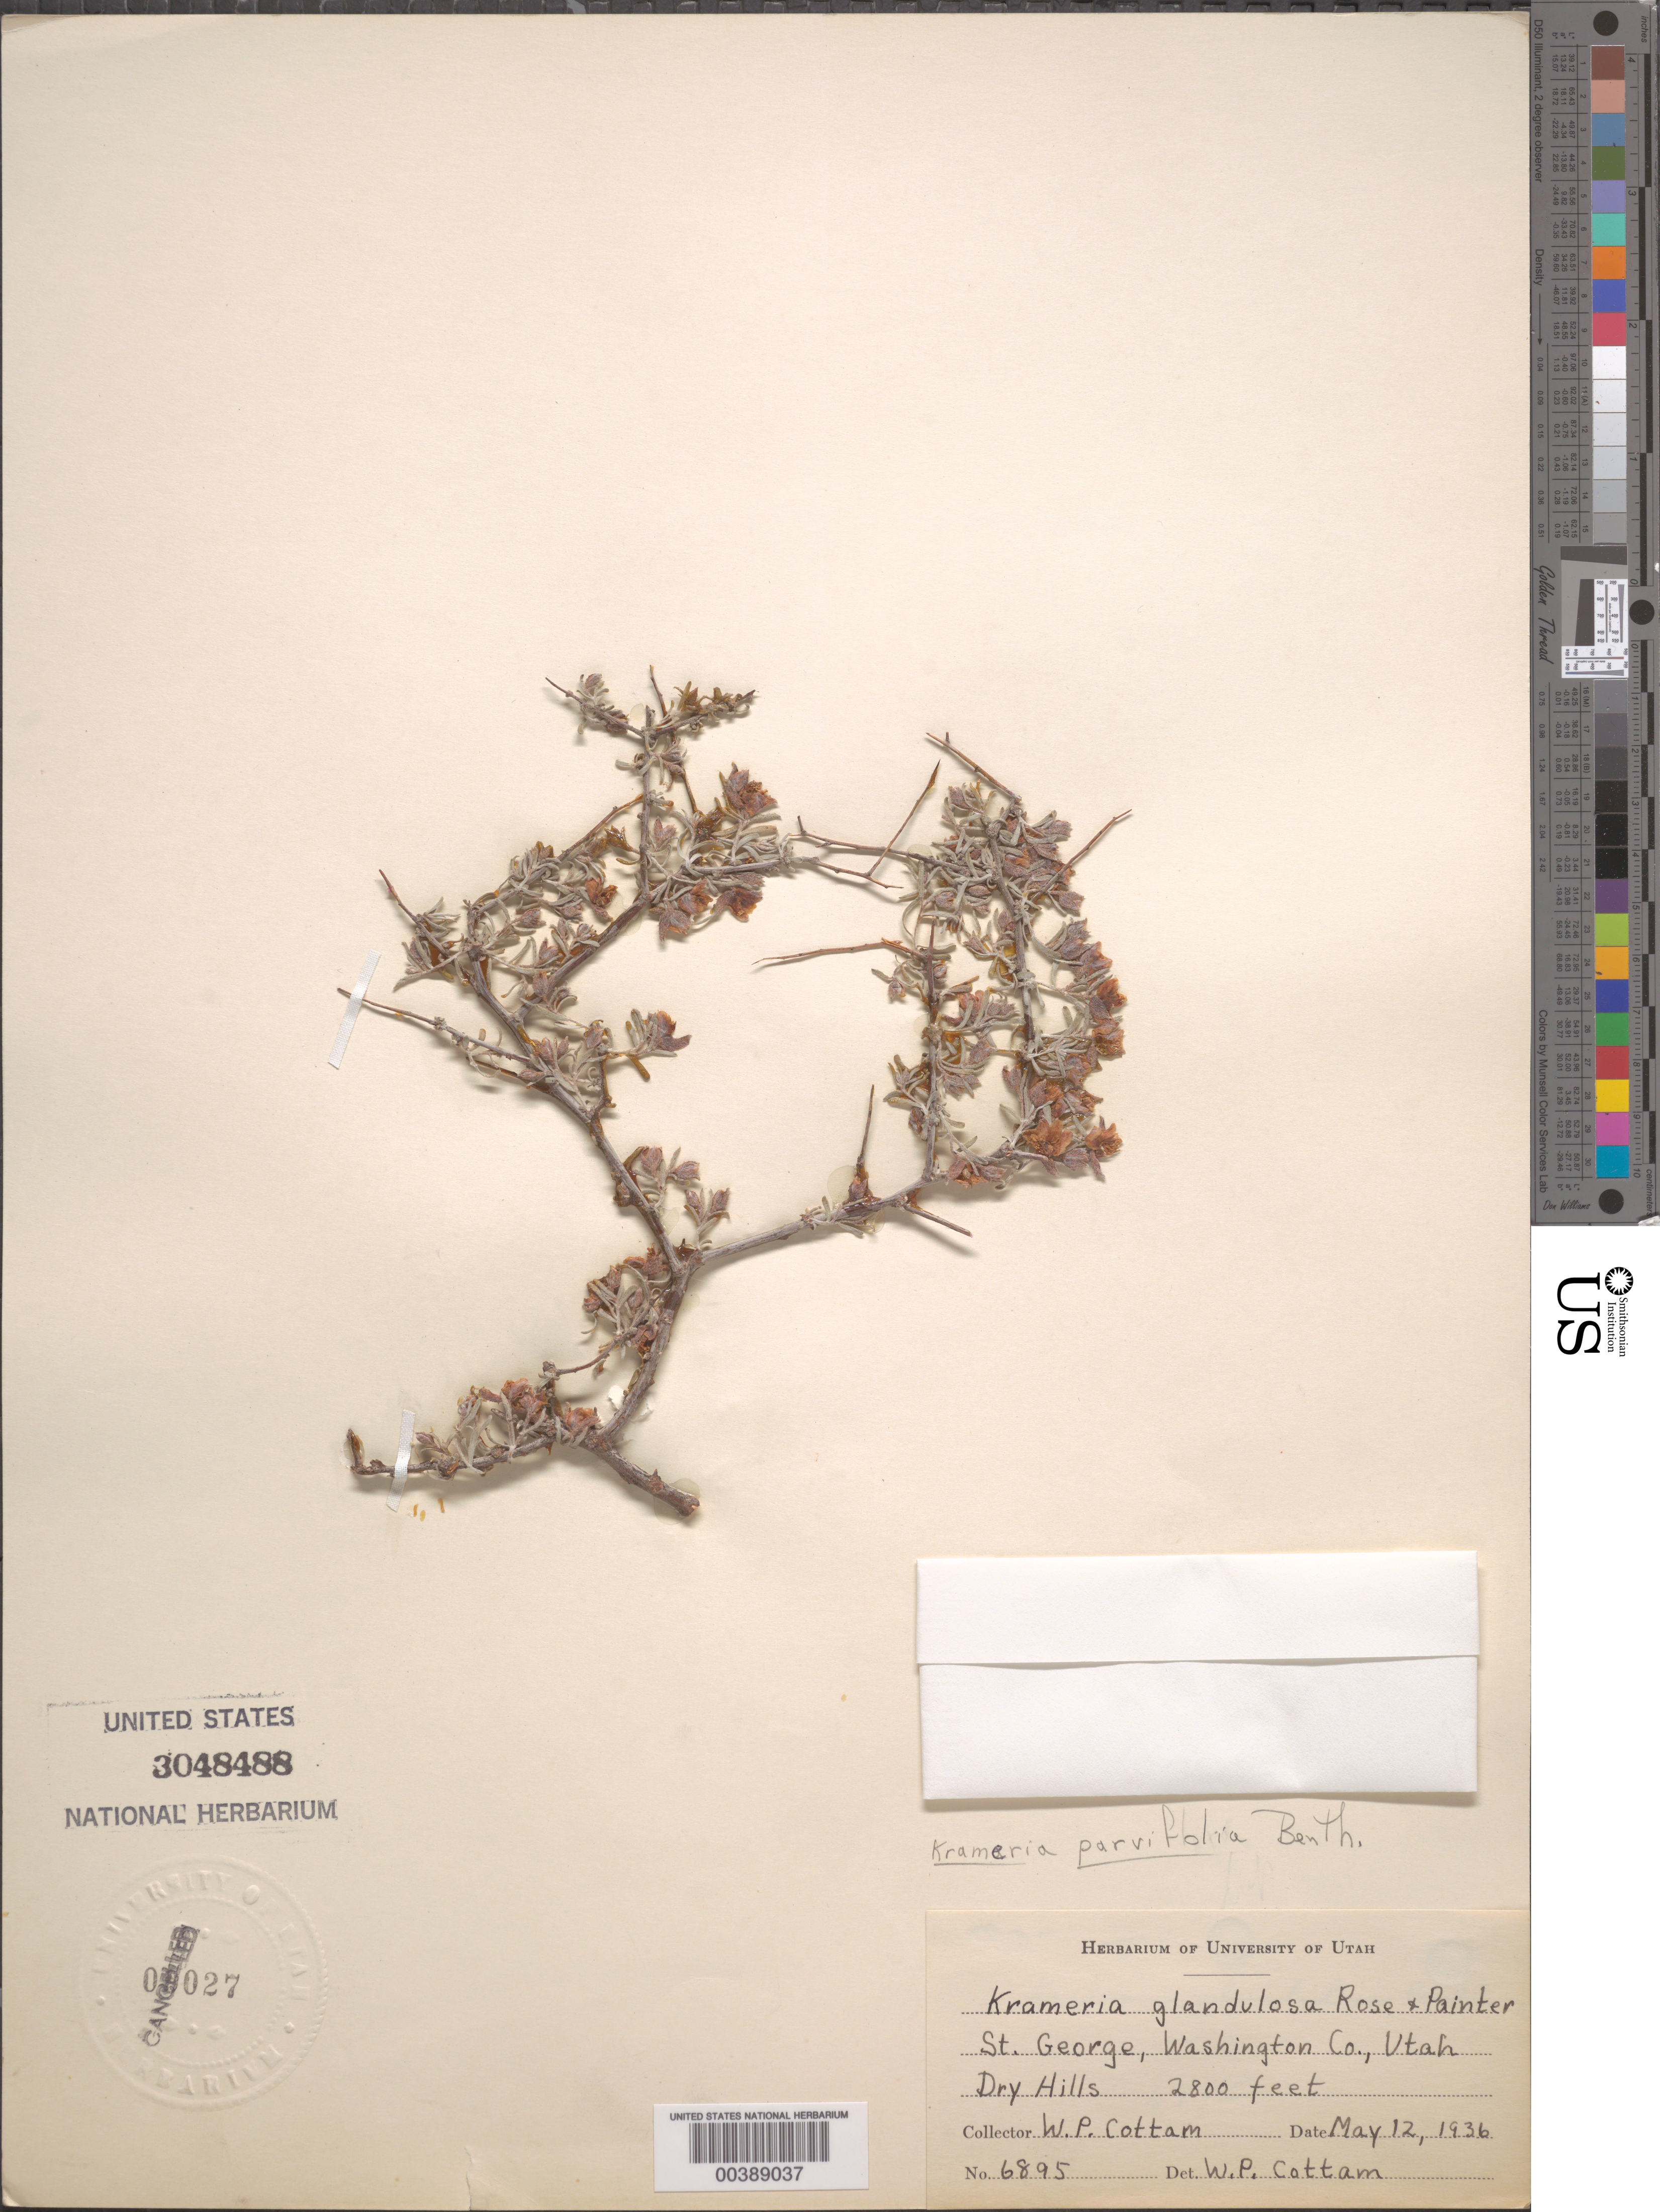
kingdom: Plantae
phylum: Tracheophyta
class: Magnoliopsida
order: Zygophyllales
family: Krameriaceae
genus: Krameria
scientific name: Krameria glandulosa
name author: Rose & J.H. Painter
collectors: W. Cottam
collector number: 6895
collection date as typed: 12 May 1936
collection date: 1936-05-12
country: United States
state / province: Utah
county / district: Washington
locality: St. george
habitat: Dry hills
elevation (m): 853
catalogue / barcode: US 3048488